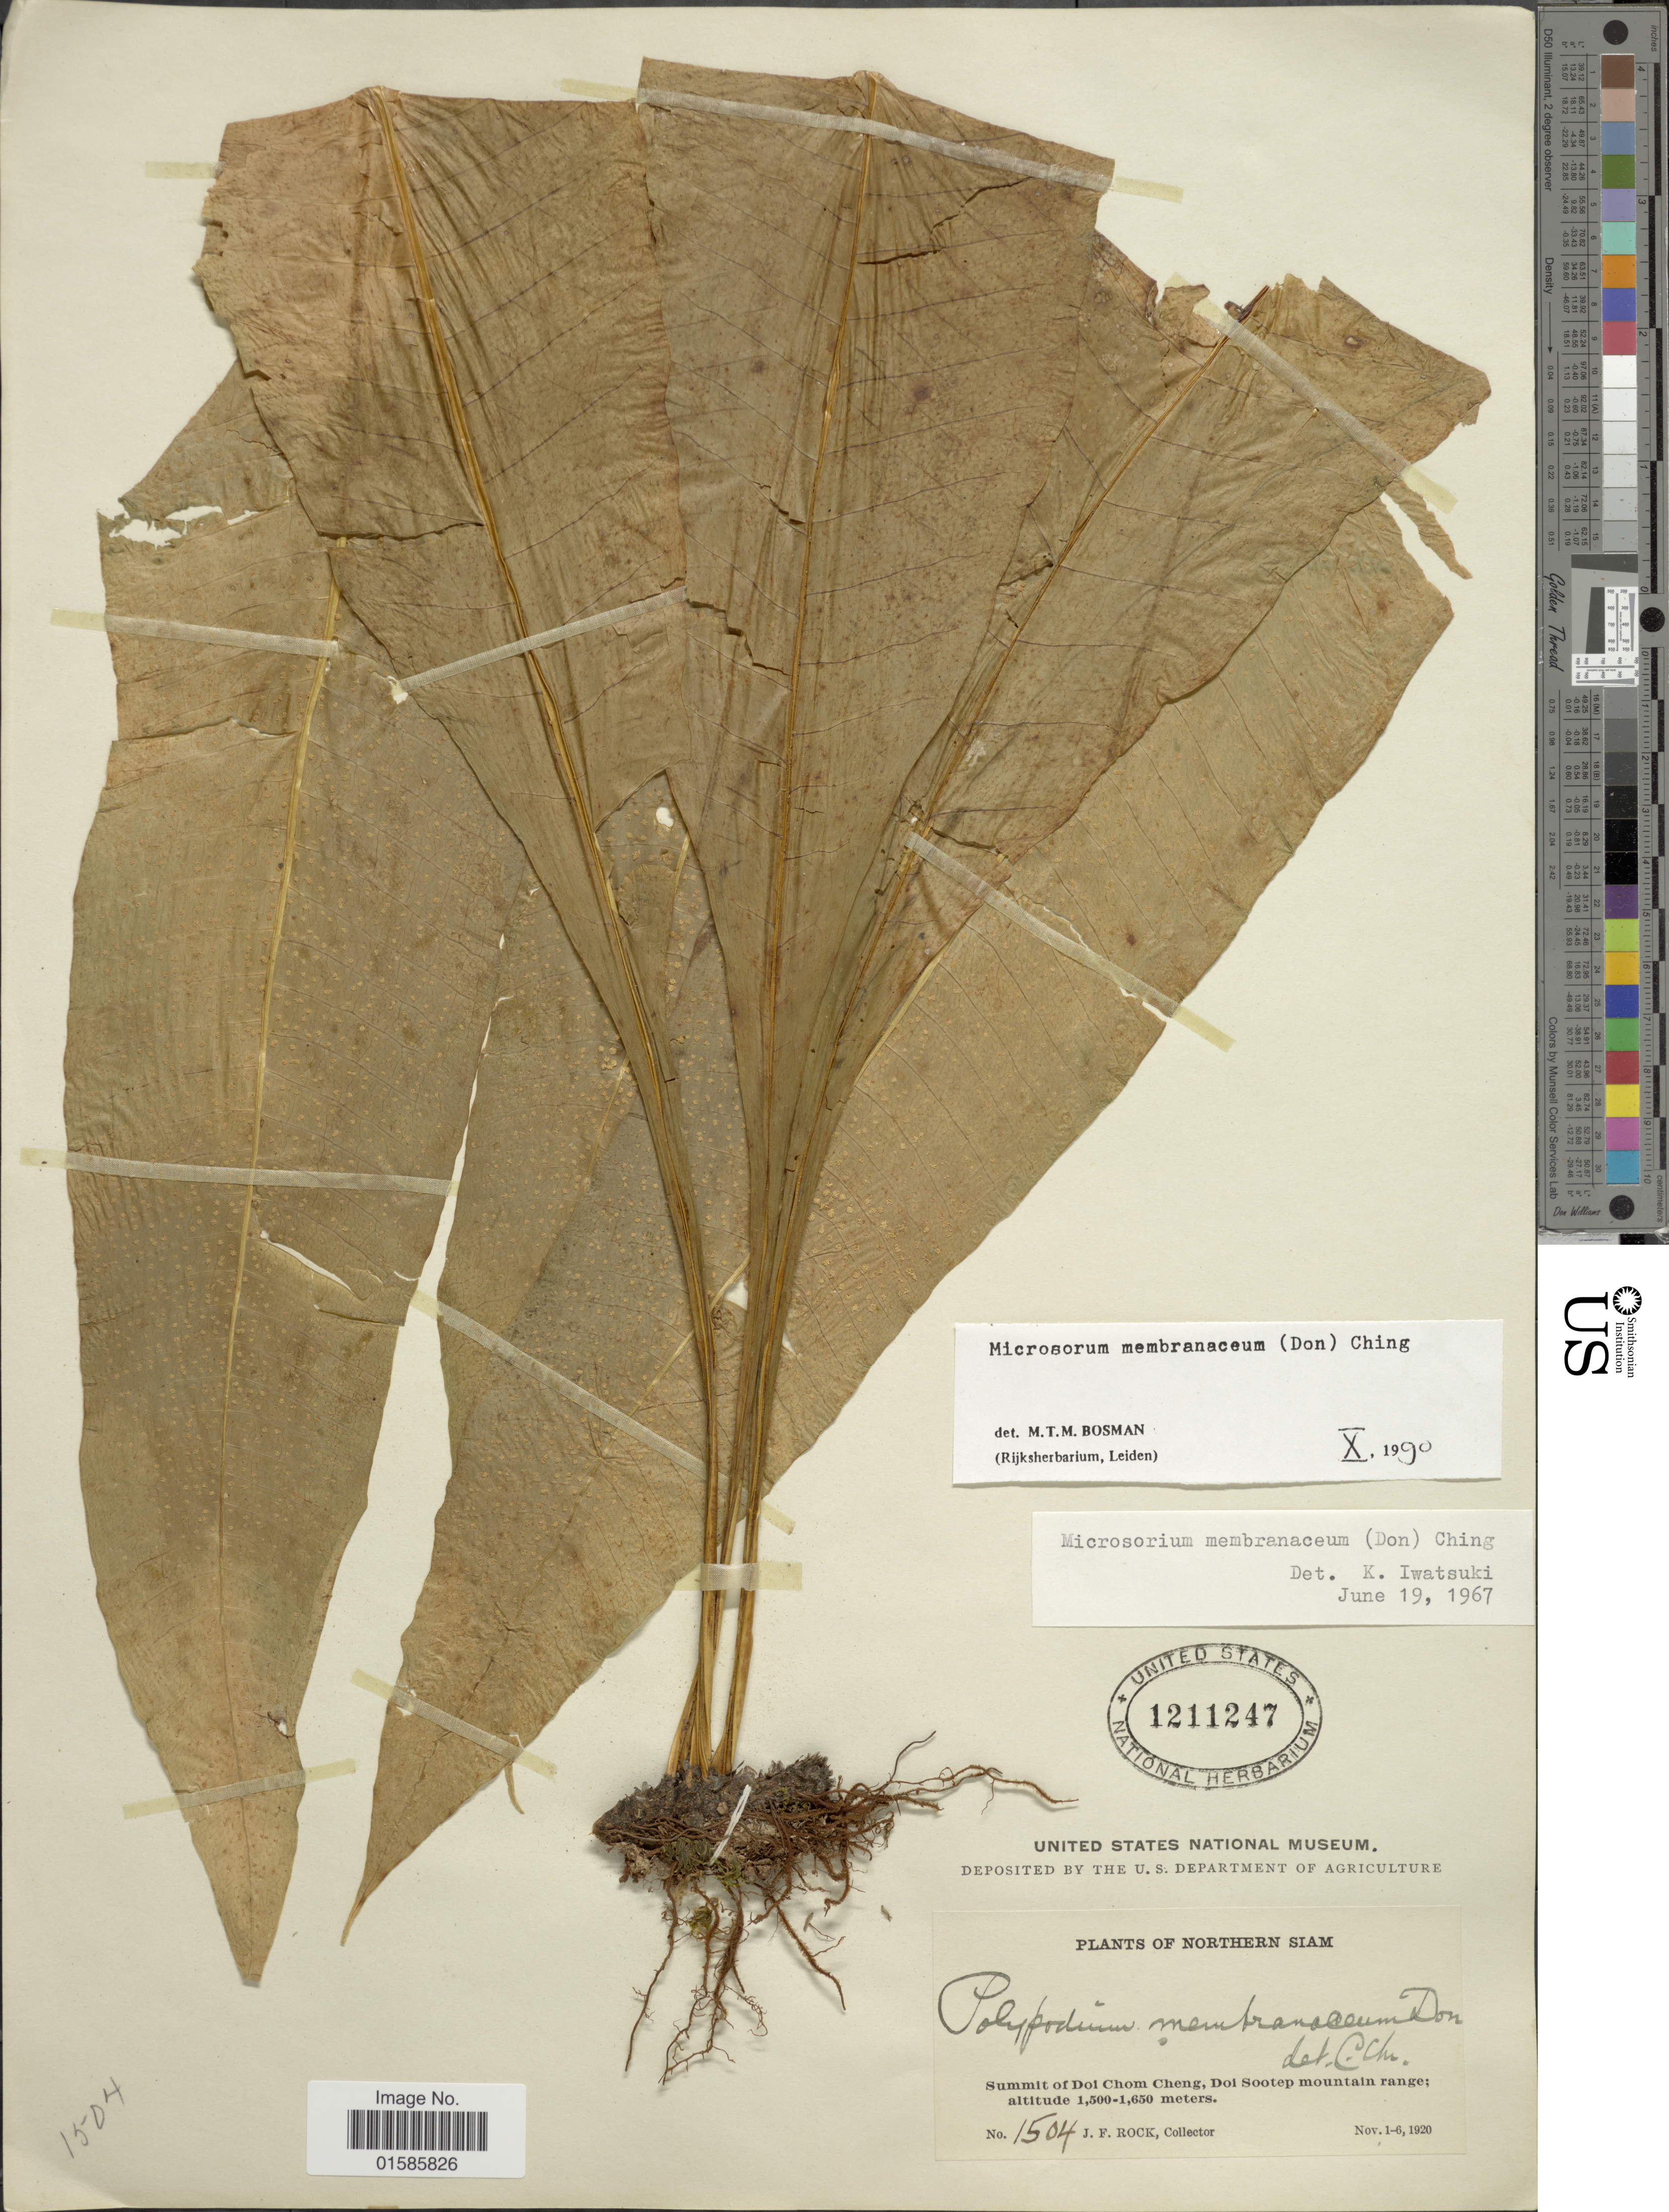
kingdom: Plantae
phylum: Tracheophyta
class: Polypodiopsida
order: Polypodiales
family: Polypodiaceae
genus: Microsorum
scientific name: Microsorum membranaceum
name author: (D. Don) Ching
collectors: J. Rock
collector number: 1504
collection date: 1920-11-01/1920-11-06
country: Thailand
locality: Northern Siam, Summit of Doi Chom Cheng, Doi Sootep mountain range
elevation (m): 1500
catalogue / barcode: US 1211247